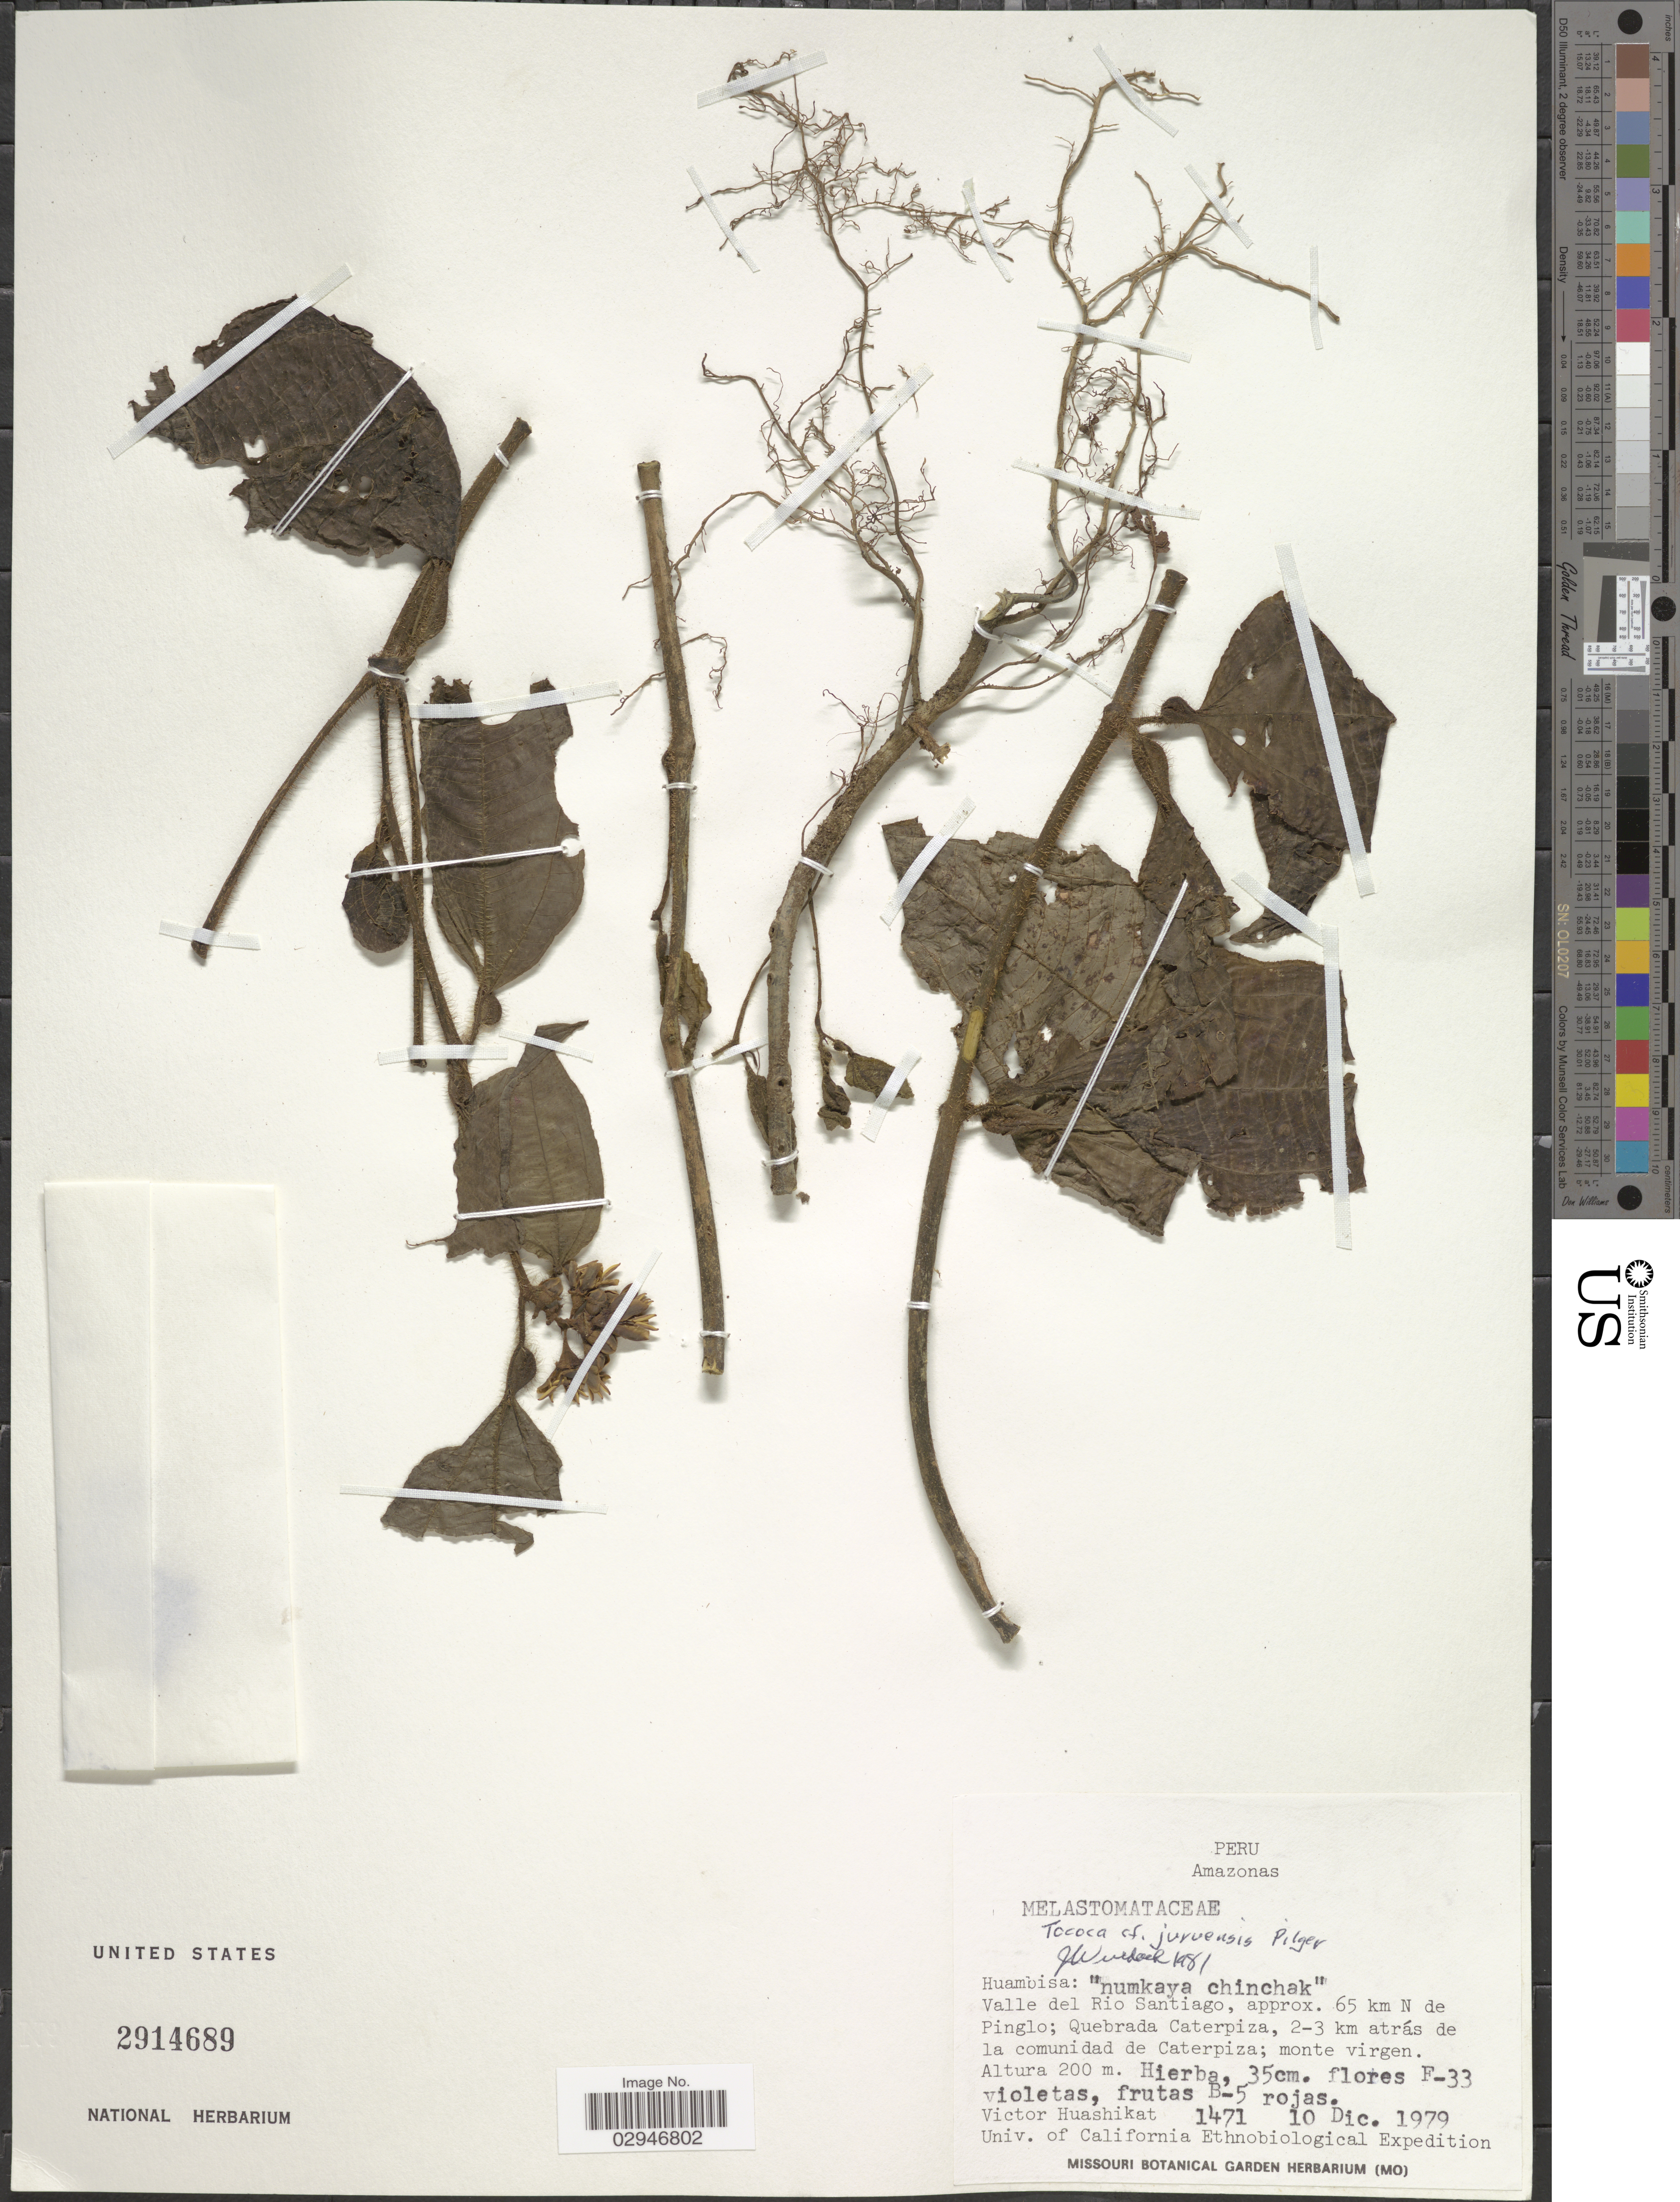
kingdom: Plantae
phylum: Tracheophyta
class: Magnoliopsida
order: Myrtales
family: Melastomataceae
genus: Tococa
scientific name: Tococa juruensis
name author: Pilg.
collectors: V. Huashikat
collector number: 1471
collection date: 1979-12-10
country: Peru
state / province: Amazonas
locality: Valle del Rio Santiago, approx. 65 km N de Pinglo; Quebrada Caterpiza, 2-3 km atrás de la comunidad de Caterpiza; monte virgen.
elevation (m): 200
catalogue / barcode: US 2914689